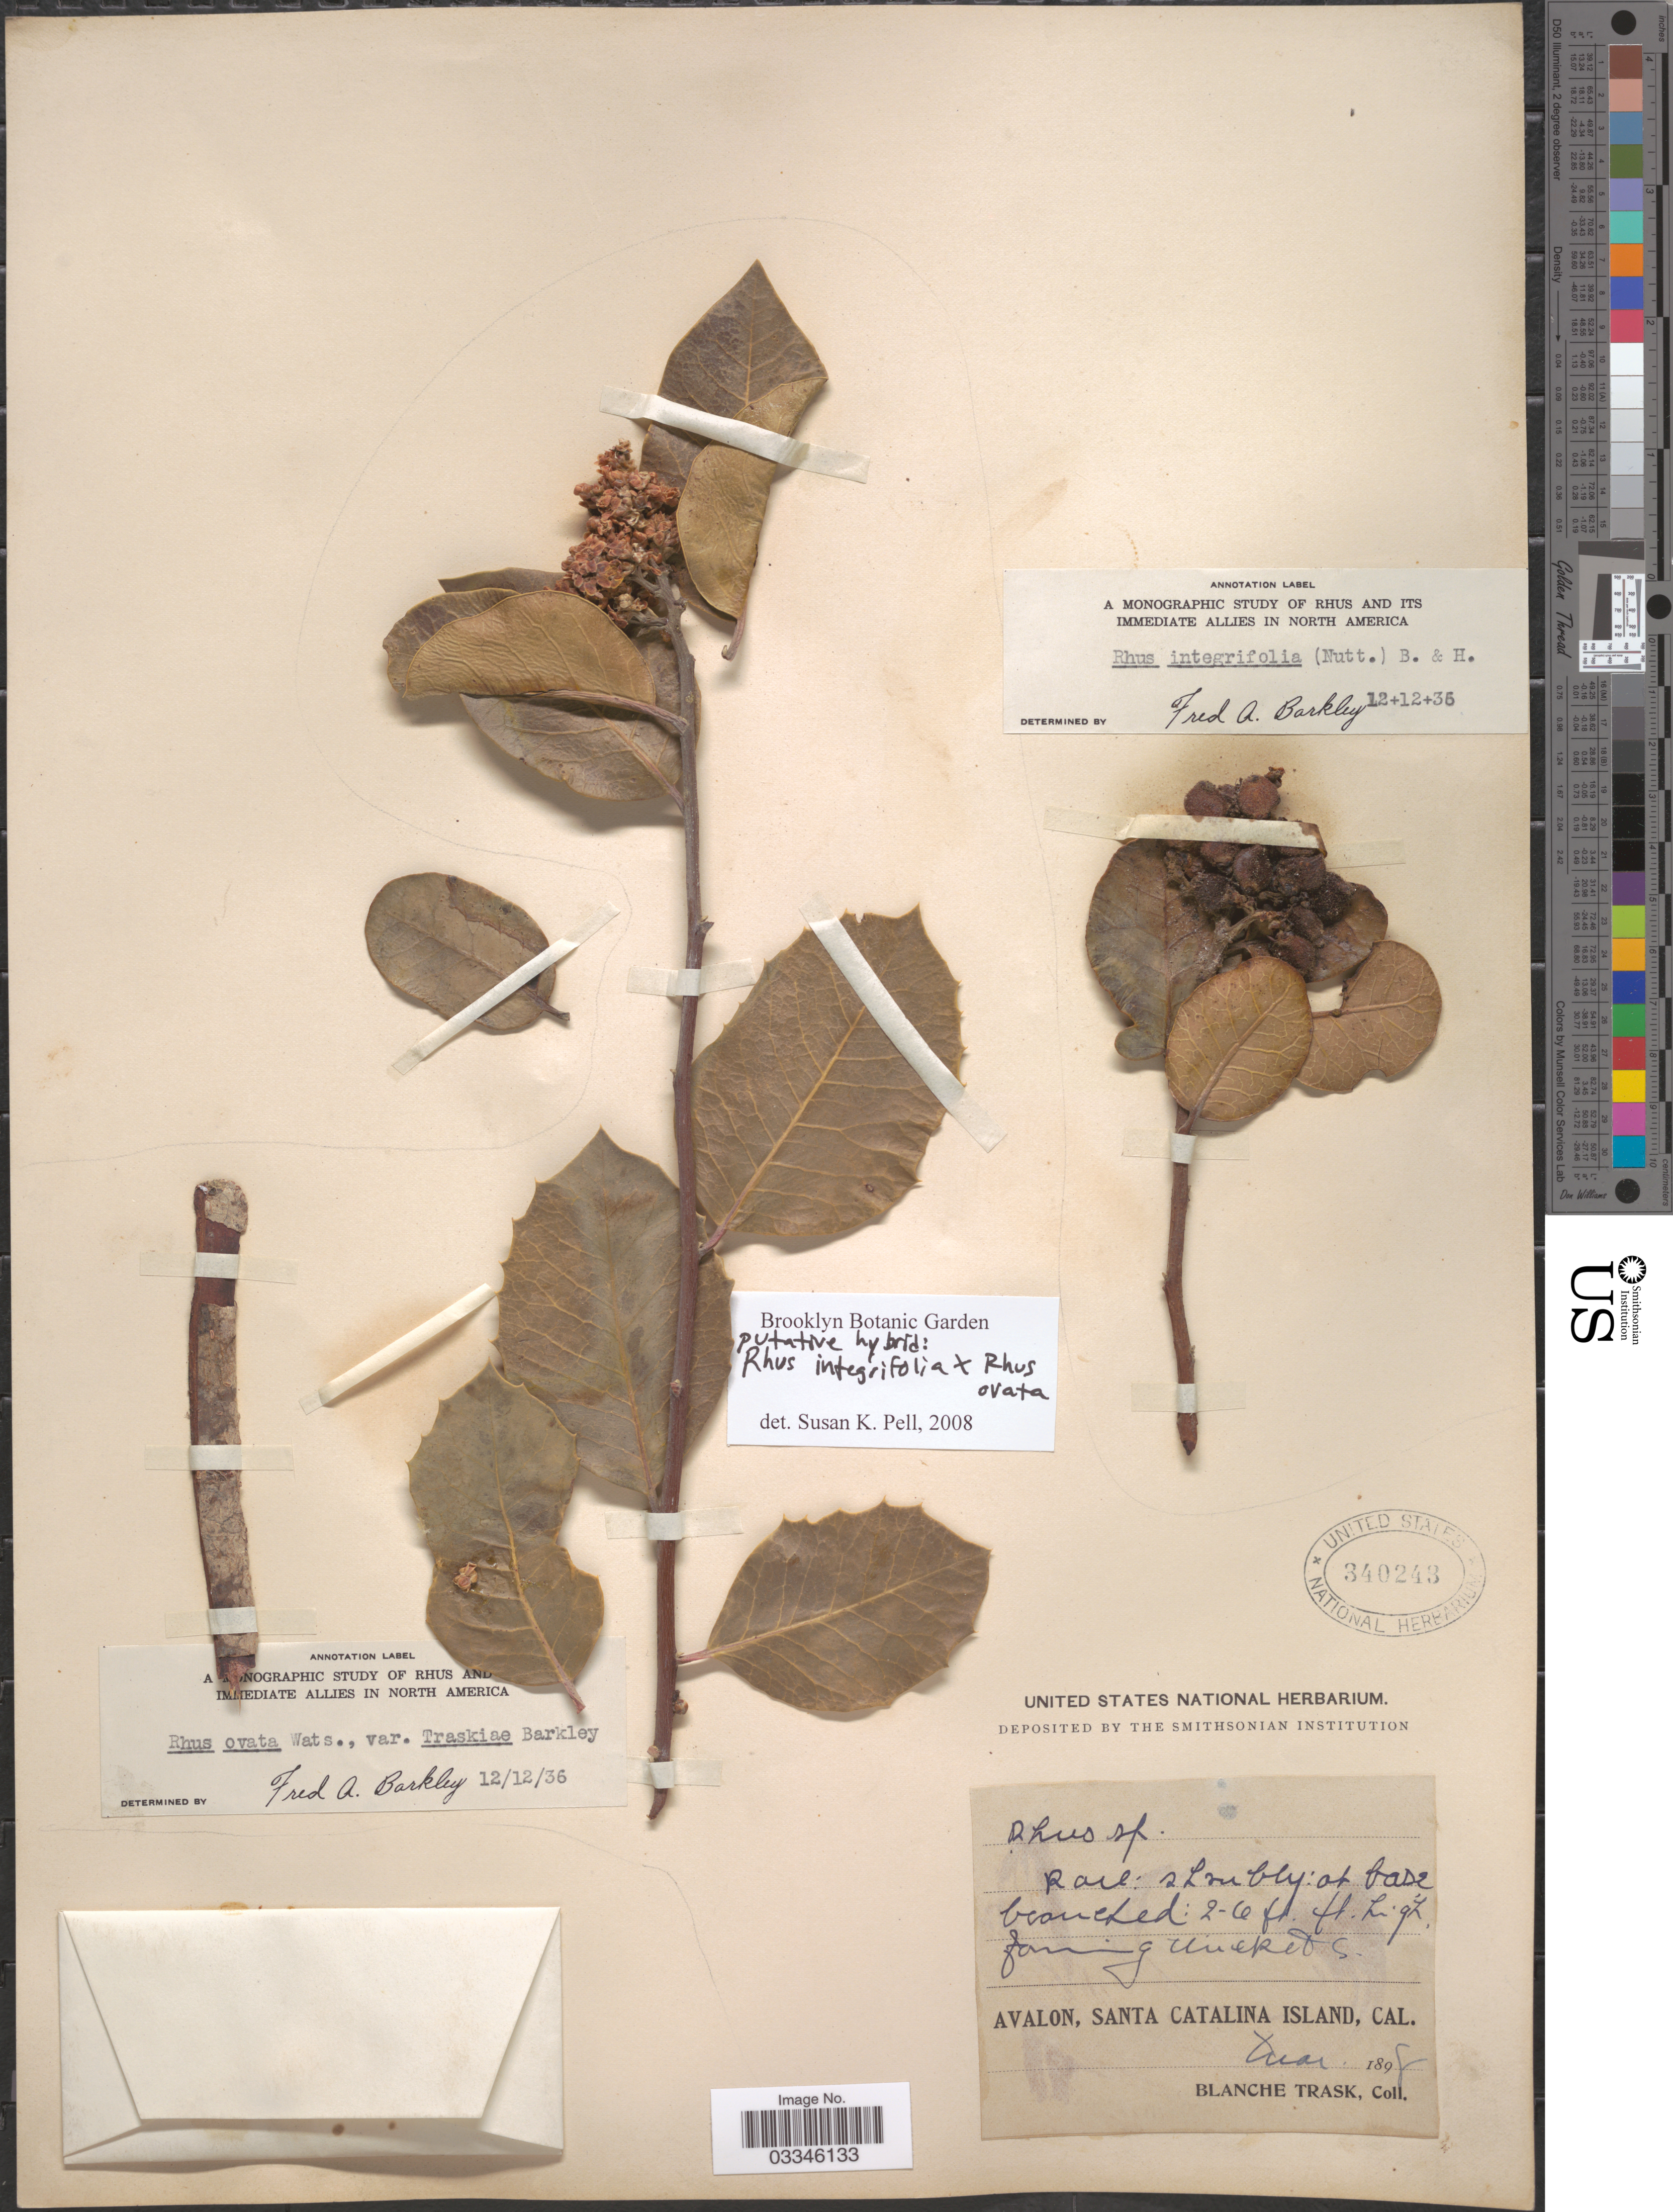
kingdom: Plantae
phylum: Tracheophyta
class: Magnoliopsida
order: Sapindales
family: Anacardiaceae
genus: Rhus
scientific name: Rhus integrifolia x R. ovata S. Watson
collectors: B. Trask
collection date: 1898-03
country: United States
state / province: California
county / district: Los Angeles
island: Santa Catalina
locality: Avalon, Santa Catalina Island.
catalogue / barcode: US 340243